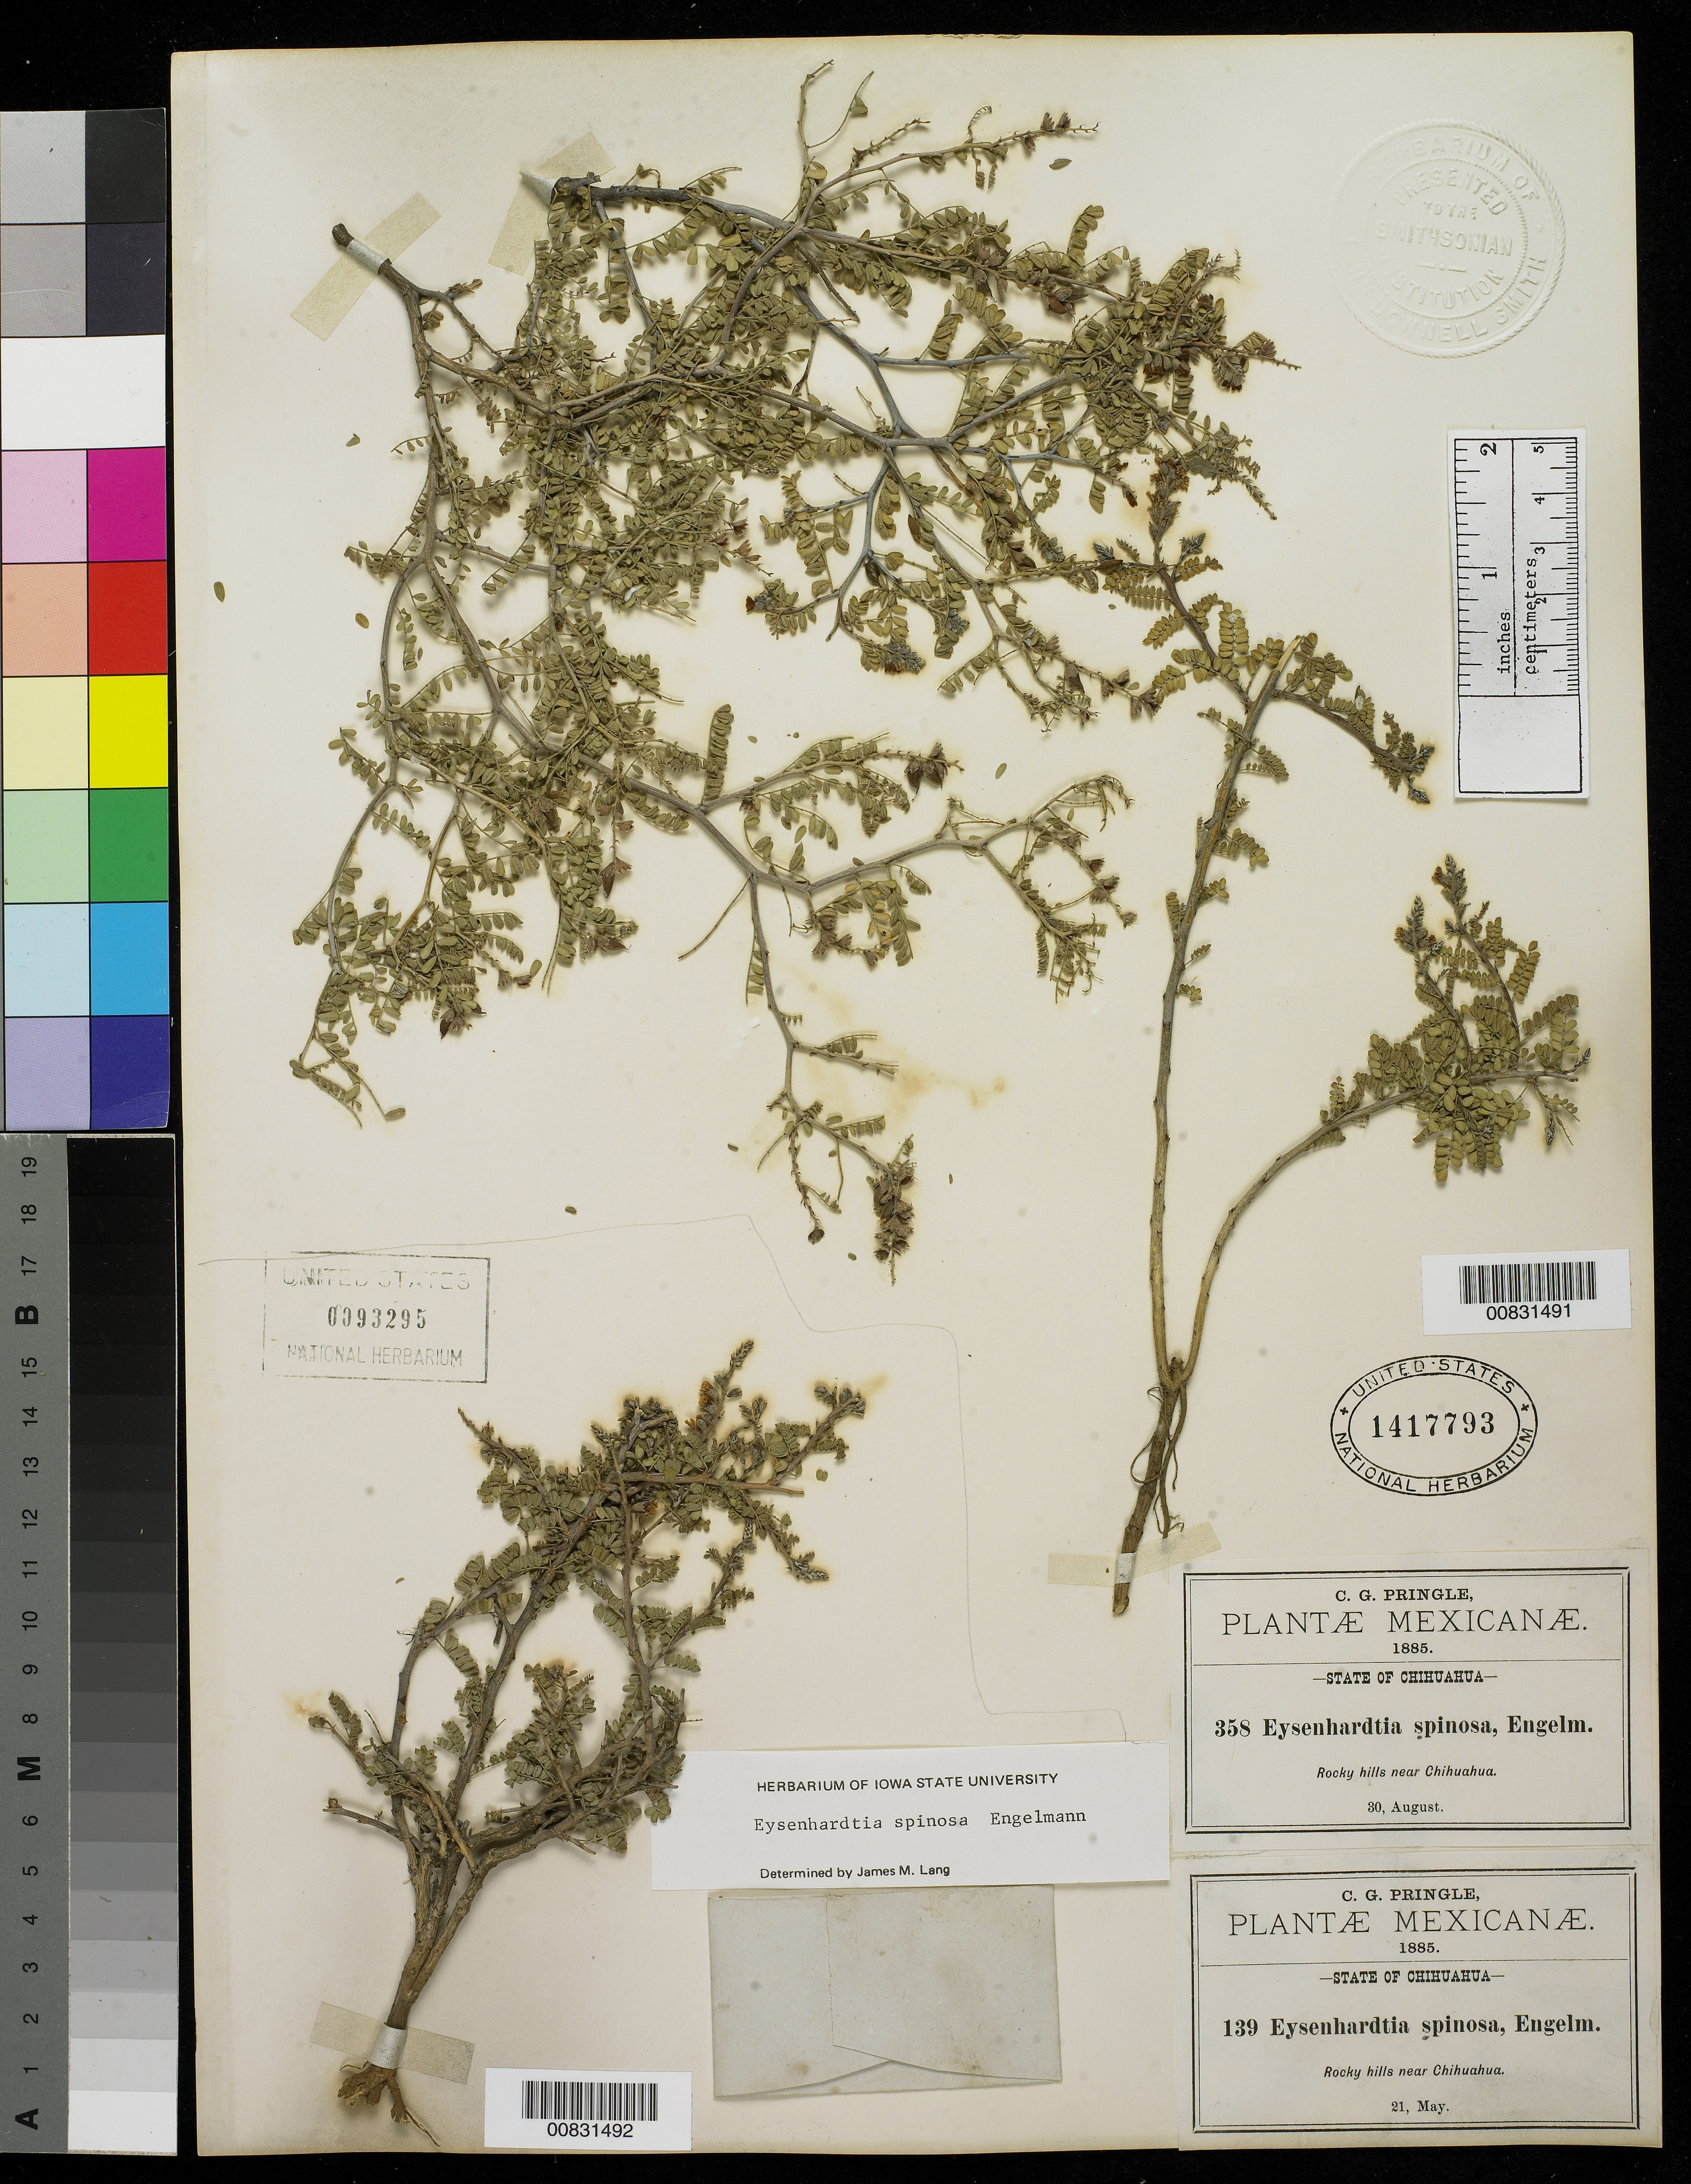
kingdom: Plantae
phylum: Tracheophyta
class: Magnoliopsida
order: Fabales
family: Fabaceae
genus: Eysenhardtia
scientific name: Eysenhardtia spinosa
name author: Engelm. ex A. Gray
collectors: C. G. Pringle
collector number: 358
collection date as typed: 30 Aug 1885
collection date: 1885-08-30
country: Mexico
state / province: Chihuahua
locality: Rocky hills near Chihuahua.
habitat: Rocky hills.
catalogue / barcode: US 1417793